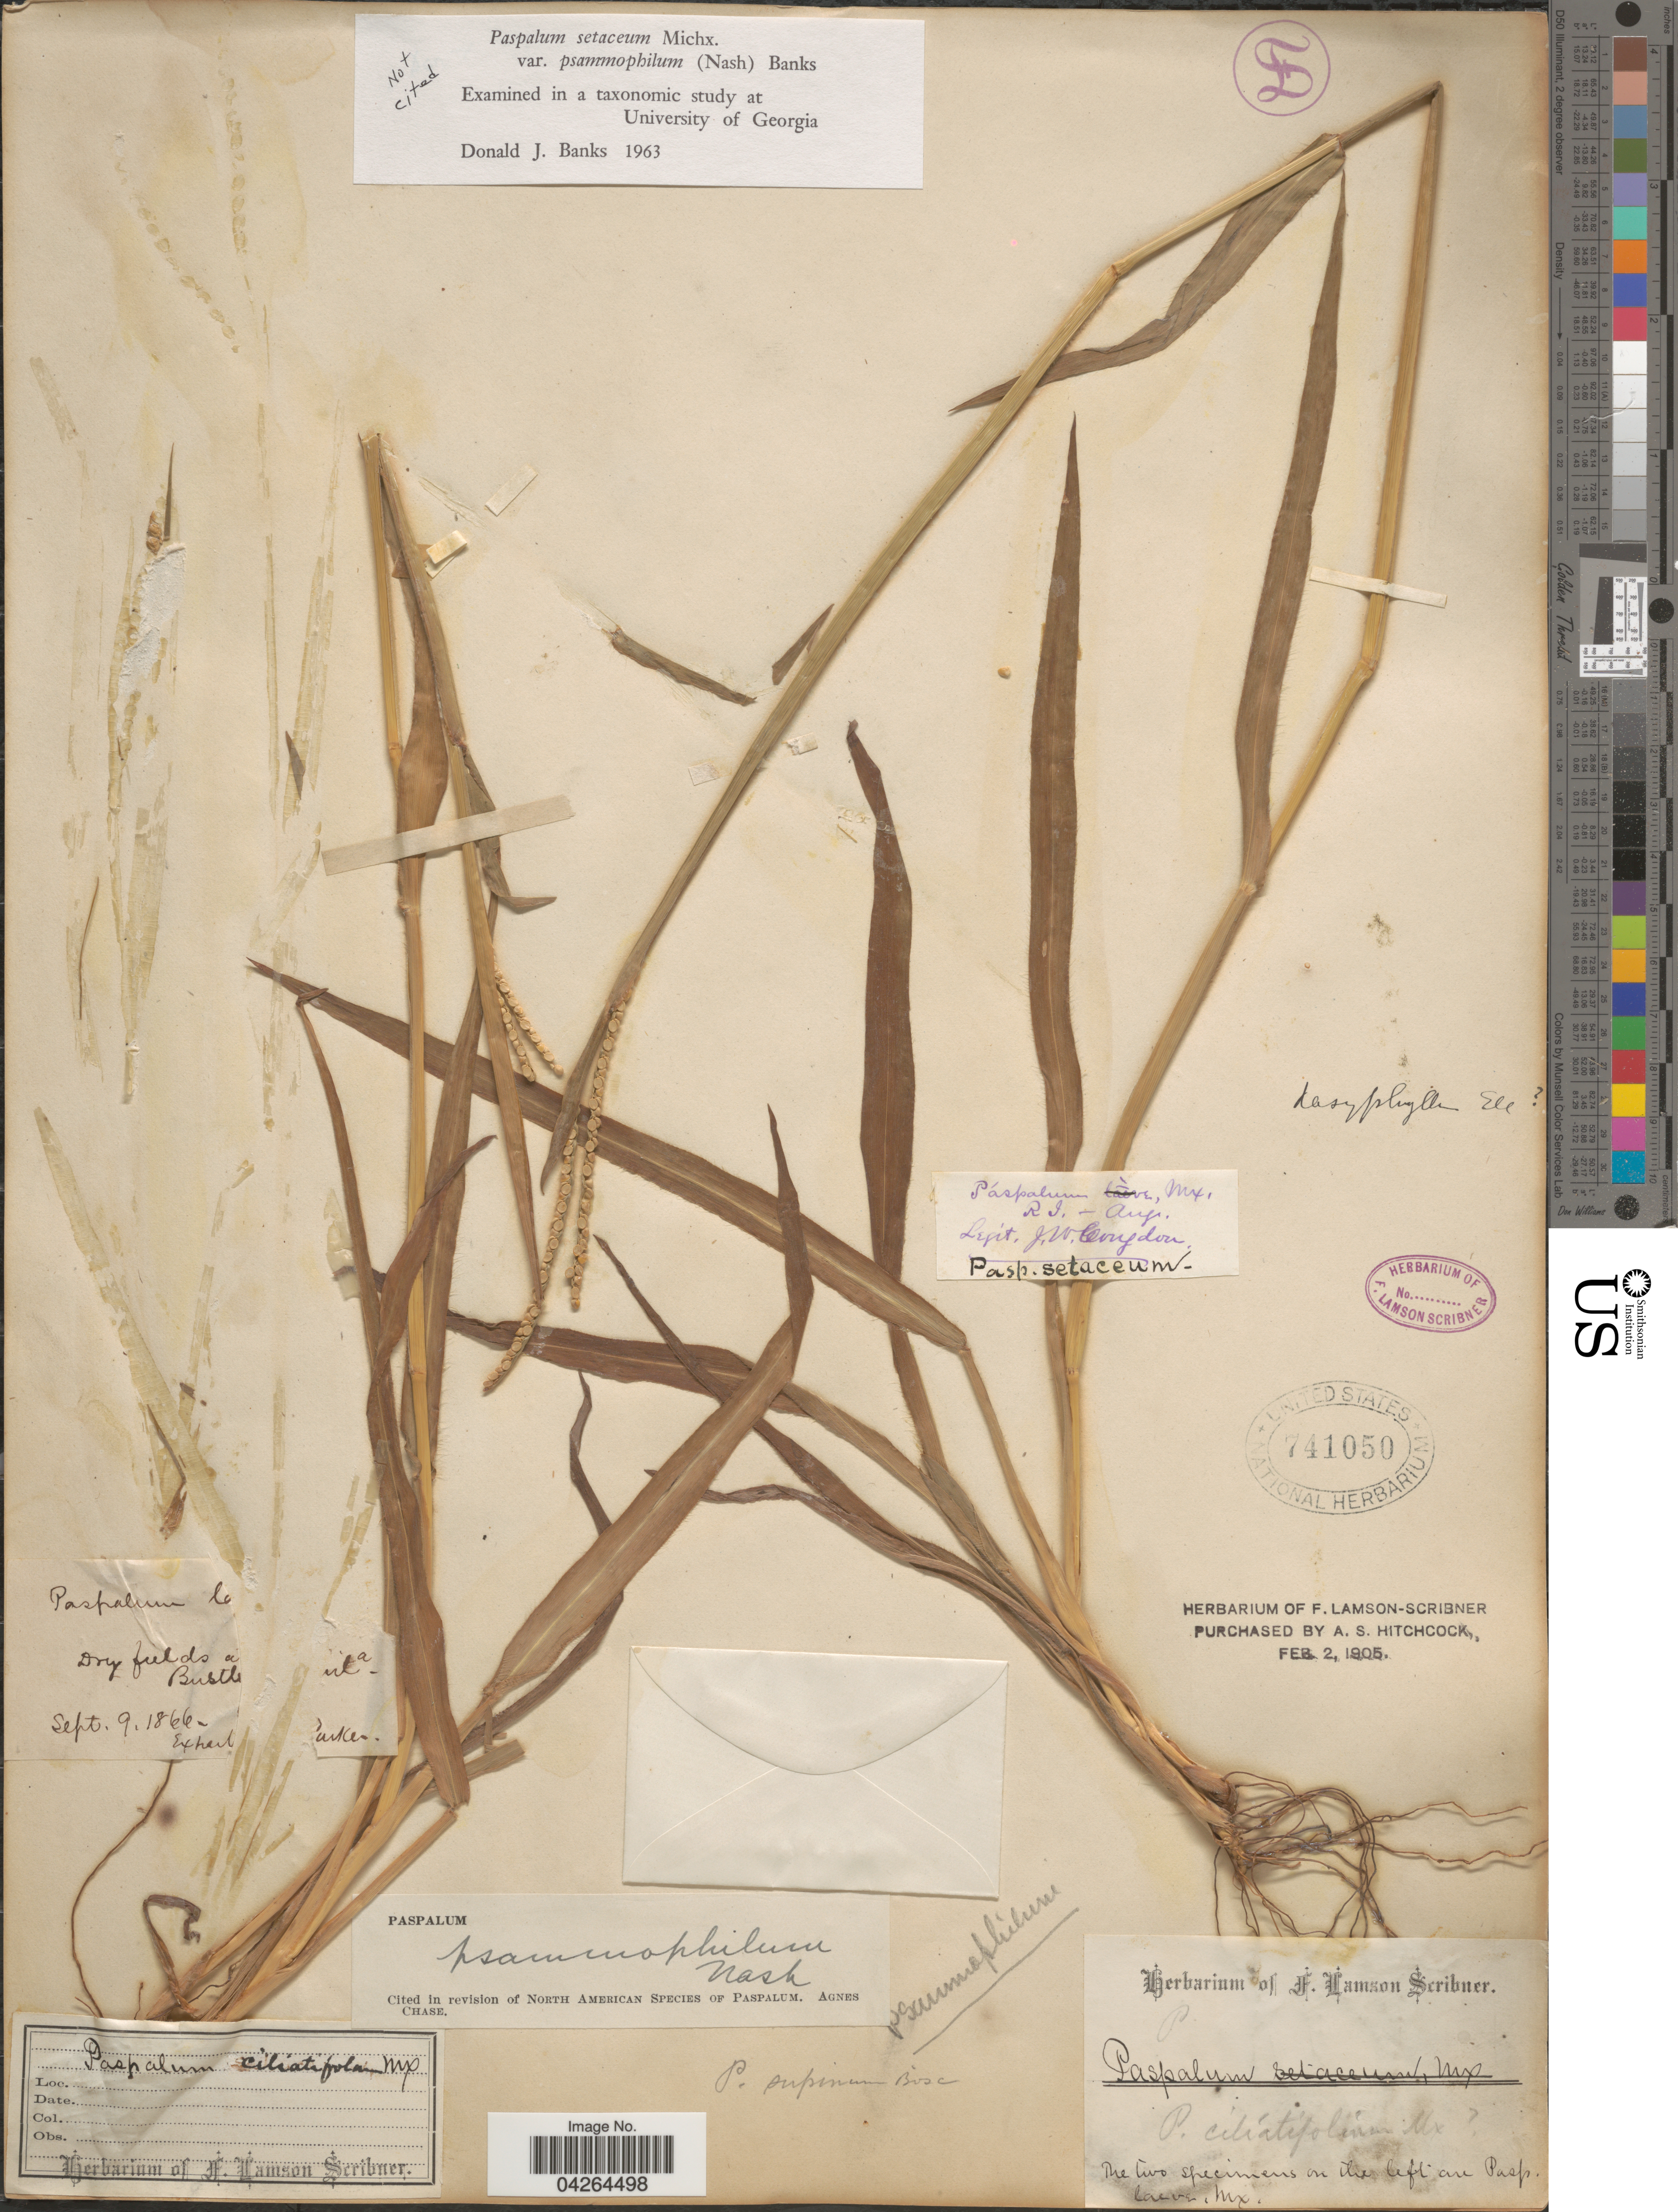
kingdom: Plantae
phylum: Tracheophyta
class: Liliopsida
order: Poales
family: Poaceae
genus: Paspalum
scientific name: Paspalum setaceum var. psammophilum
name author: (Nash ex Hitchc.) D.J. Banks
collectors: Ex herb. C. F. Parker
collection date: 1866-09-09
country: United States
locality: Dry fields [illegible text] Bustle[illegible text] [illegible text]nta.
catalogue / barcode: US 741050